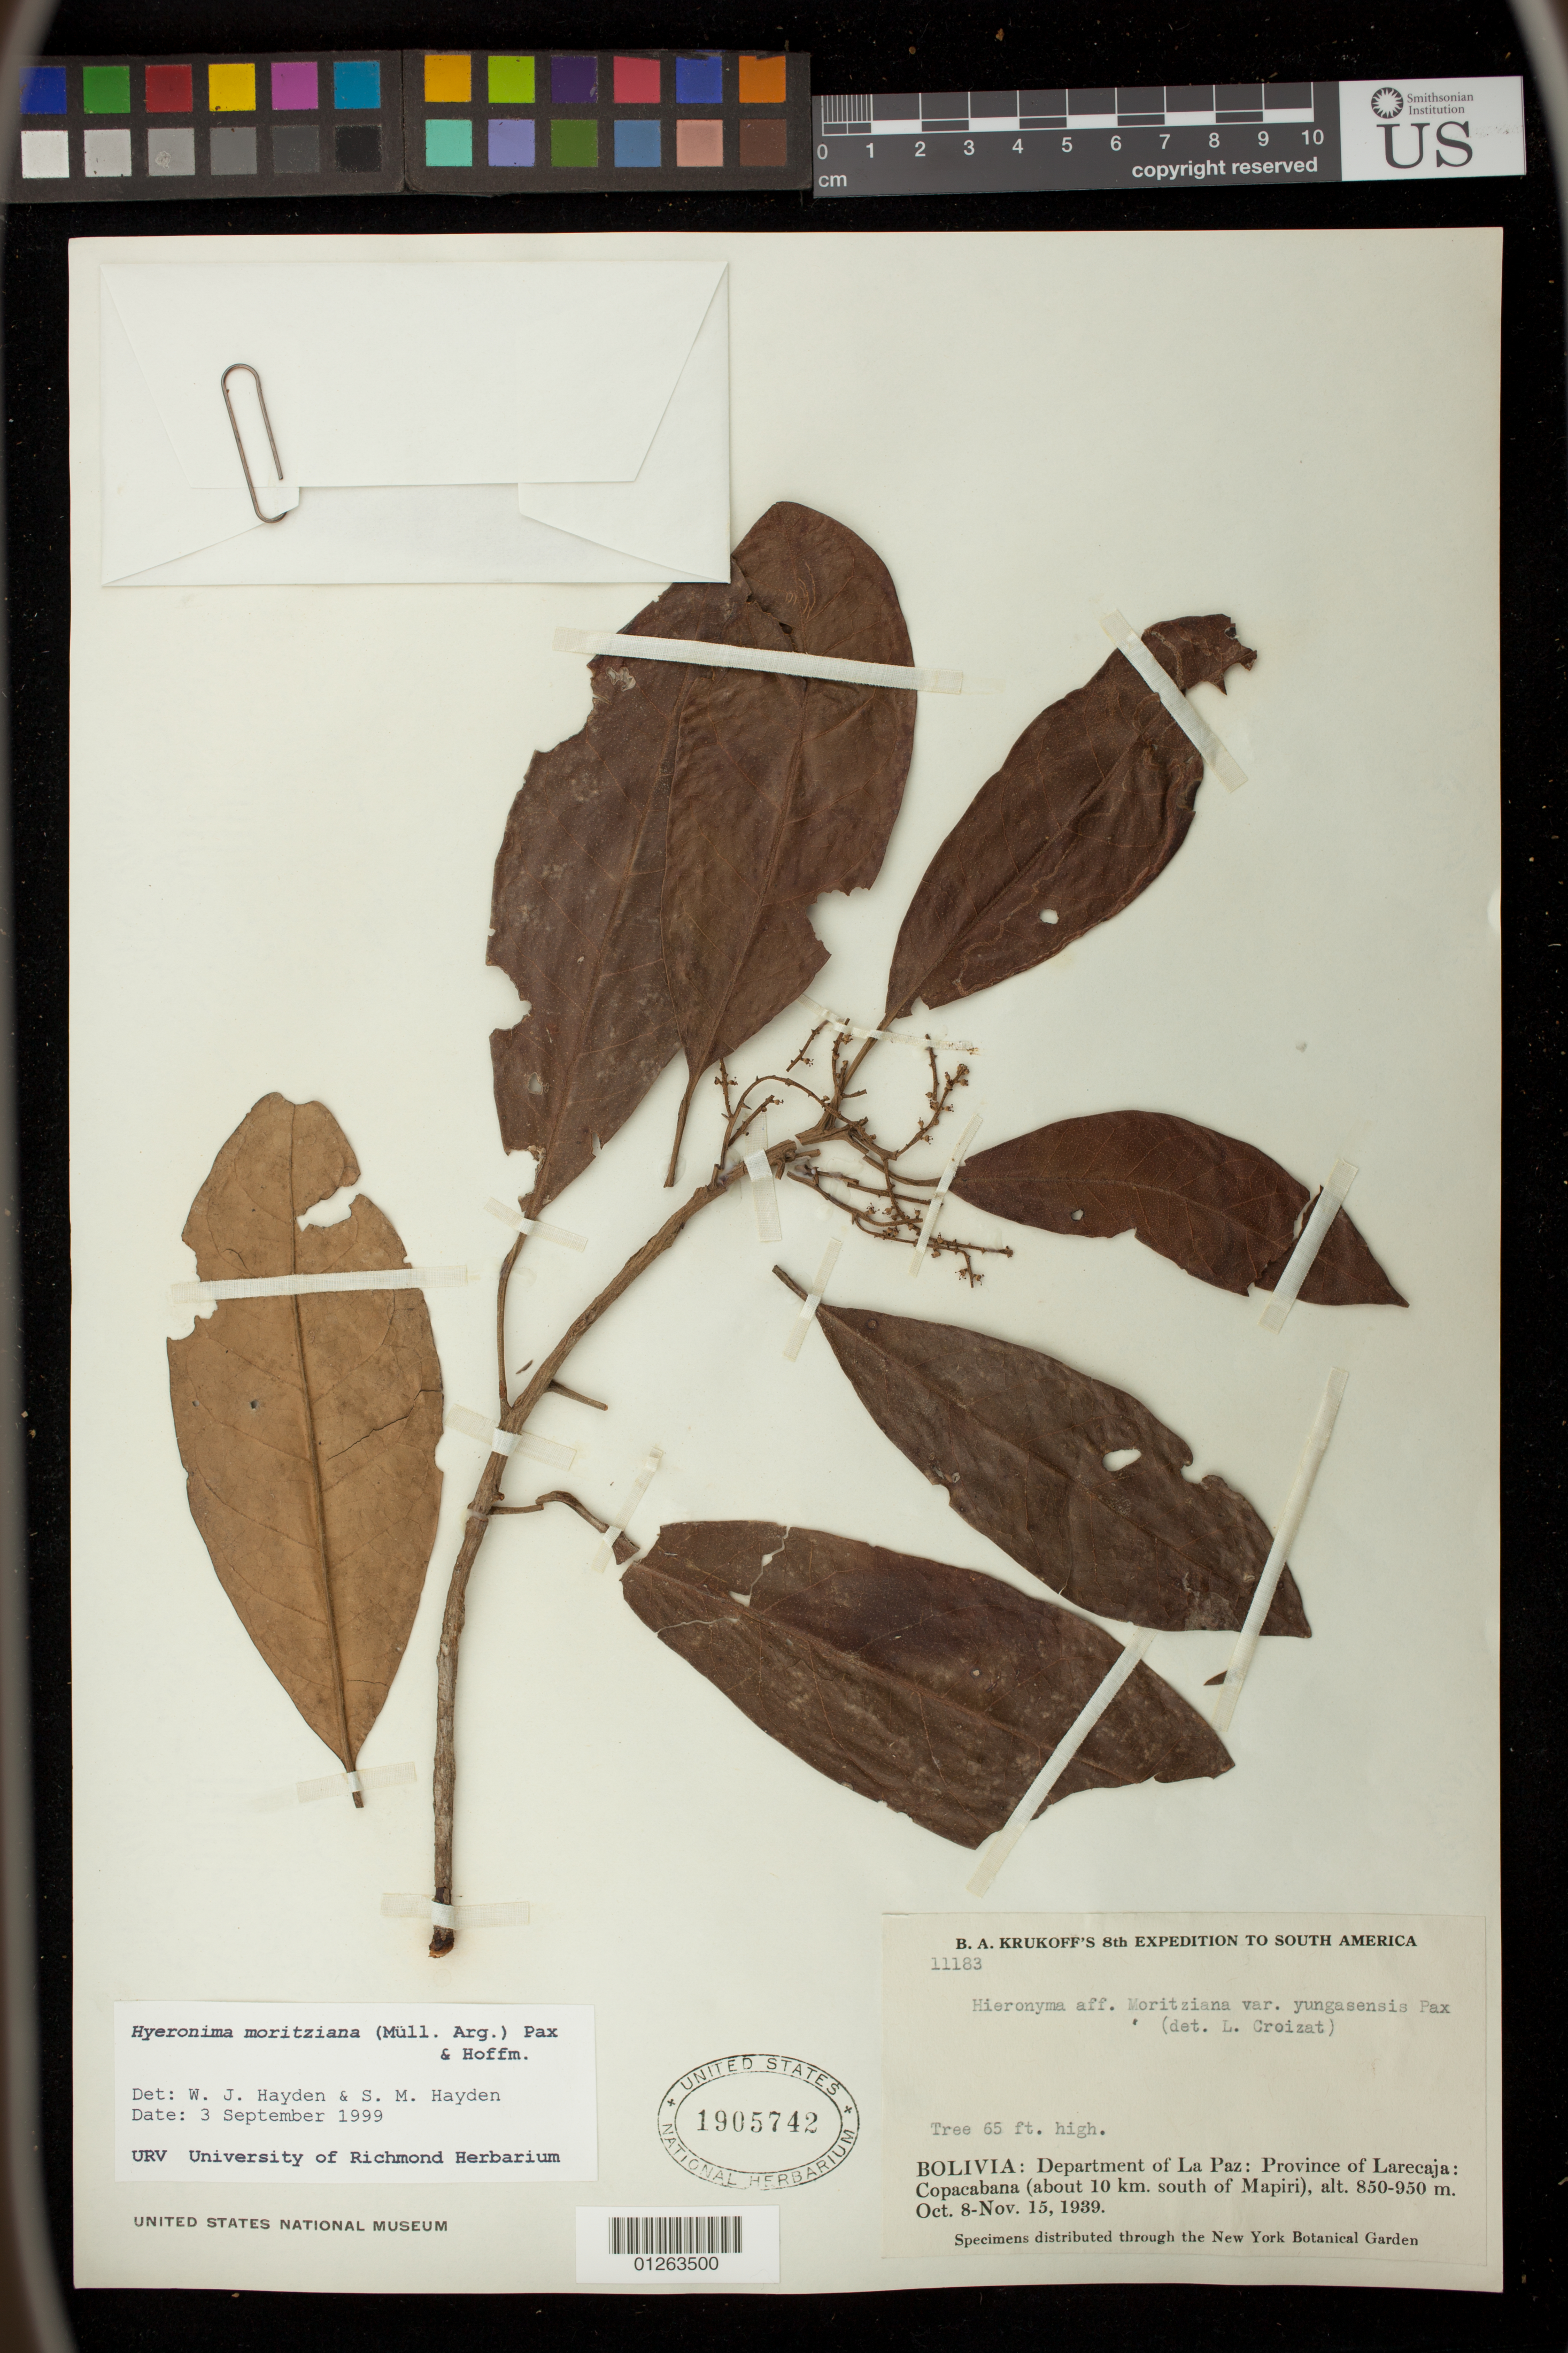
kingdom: Plantae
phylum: Tracheophyta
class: Magnoliopsida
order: Malpighiales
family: Phyllanthaceae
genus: Hieronyma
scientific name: Hieronyma moritziana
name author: (Müll. Arg.) Pax ex K. Hoffm.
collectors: B. A. Krukoff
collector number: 11183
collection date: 1939-10-08/1939-11-15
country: Bolivia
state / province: La Paz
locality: Province of Larecaja: Copacabana (about 10 km. south of Mapiri),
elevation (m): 850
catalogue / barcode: US 1905742